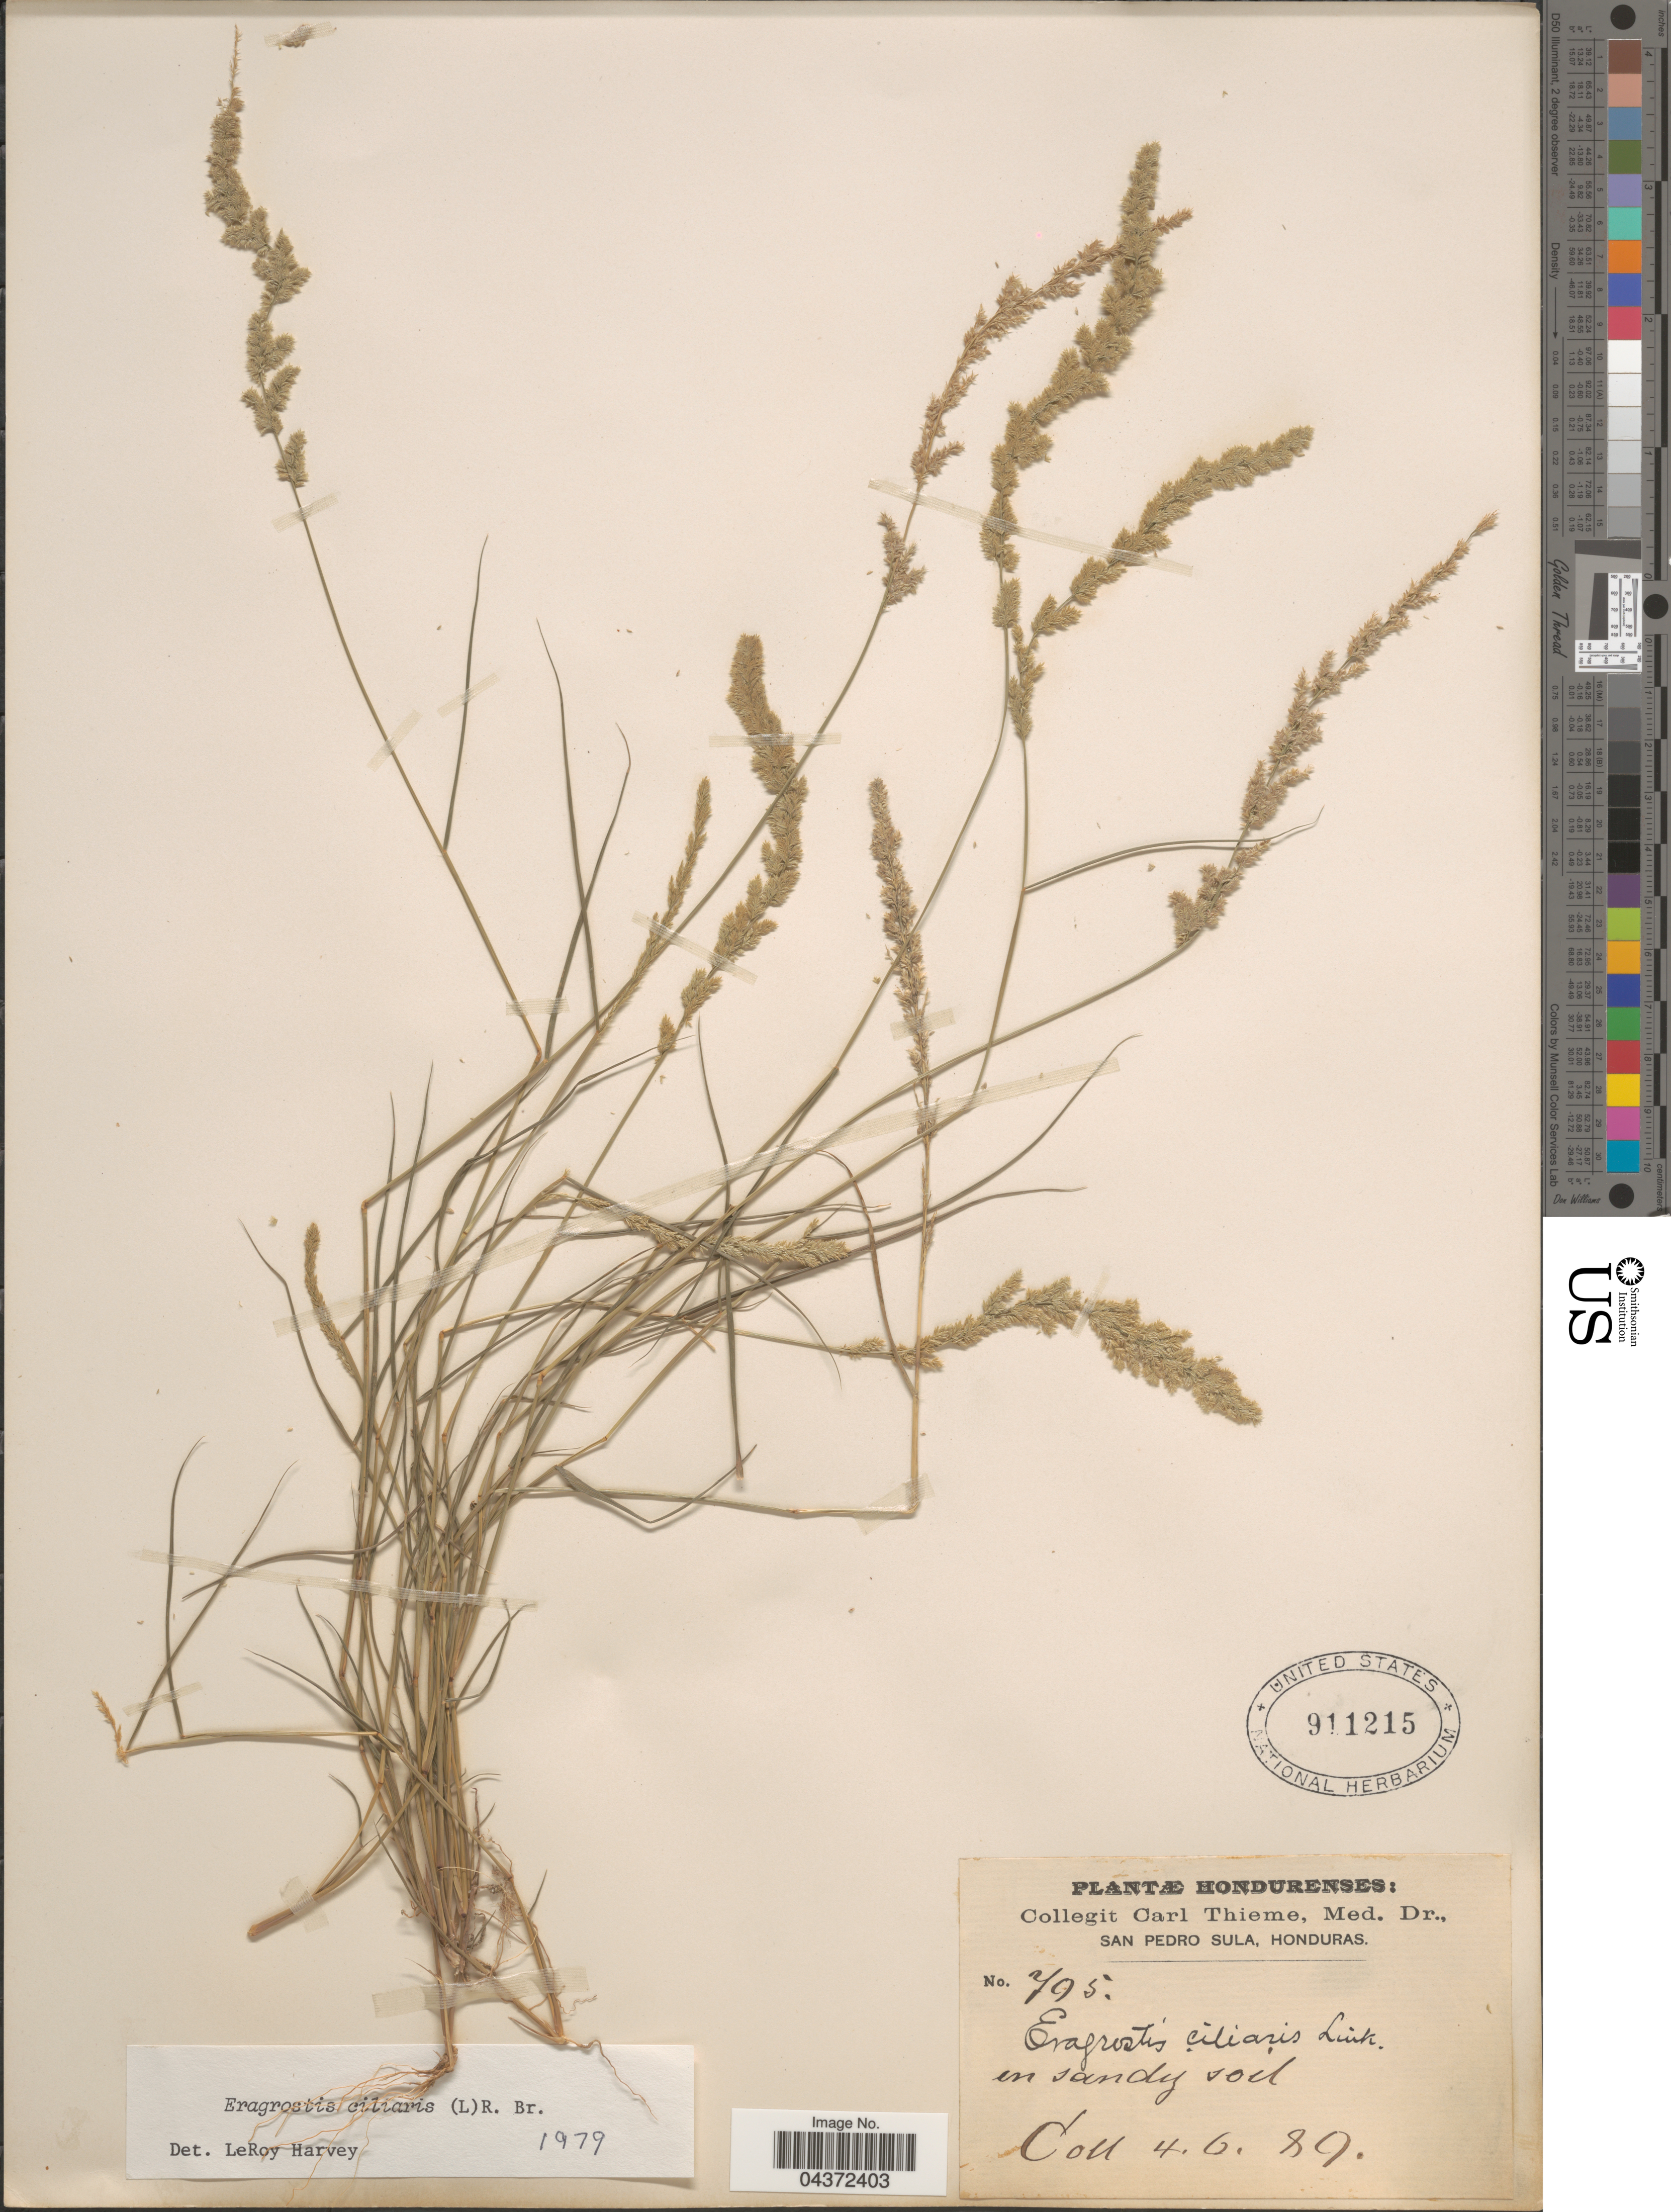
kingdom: Plantae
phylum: Tracheophyta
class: Liliopsida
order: Poales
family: Poaceae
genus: Eragrostis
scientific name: Eragrostis ciliaris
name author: (L.) R. Br.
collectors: C. Thieme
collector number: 795*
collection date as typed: Transcribed d/m/y: 4/6/89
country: Honduras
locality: San Pedro Sula [unsure placement] In sandy soil.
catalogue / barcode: US 911215